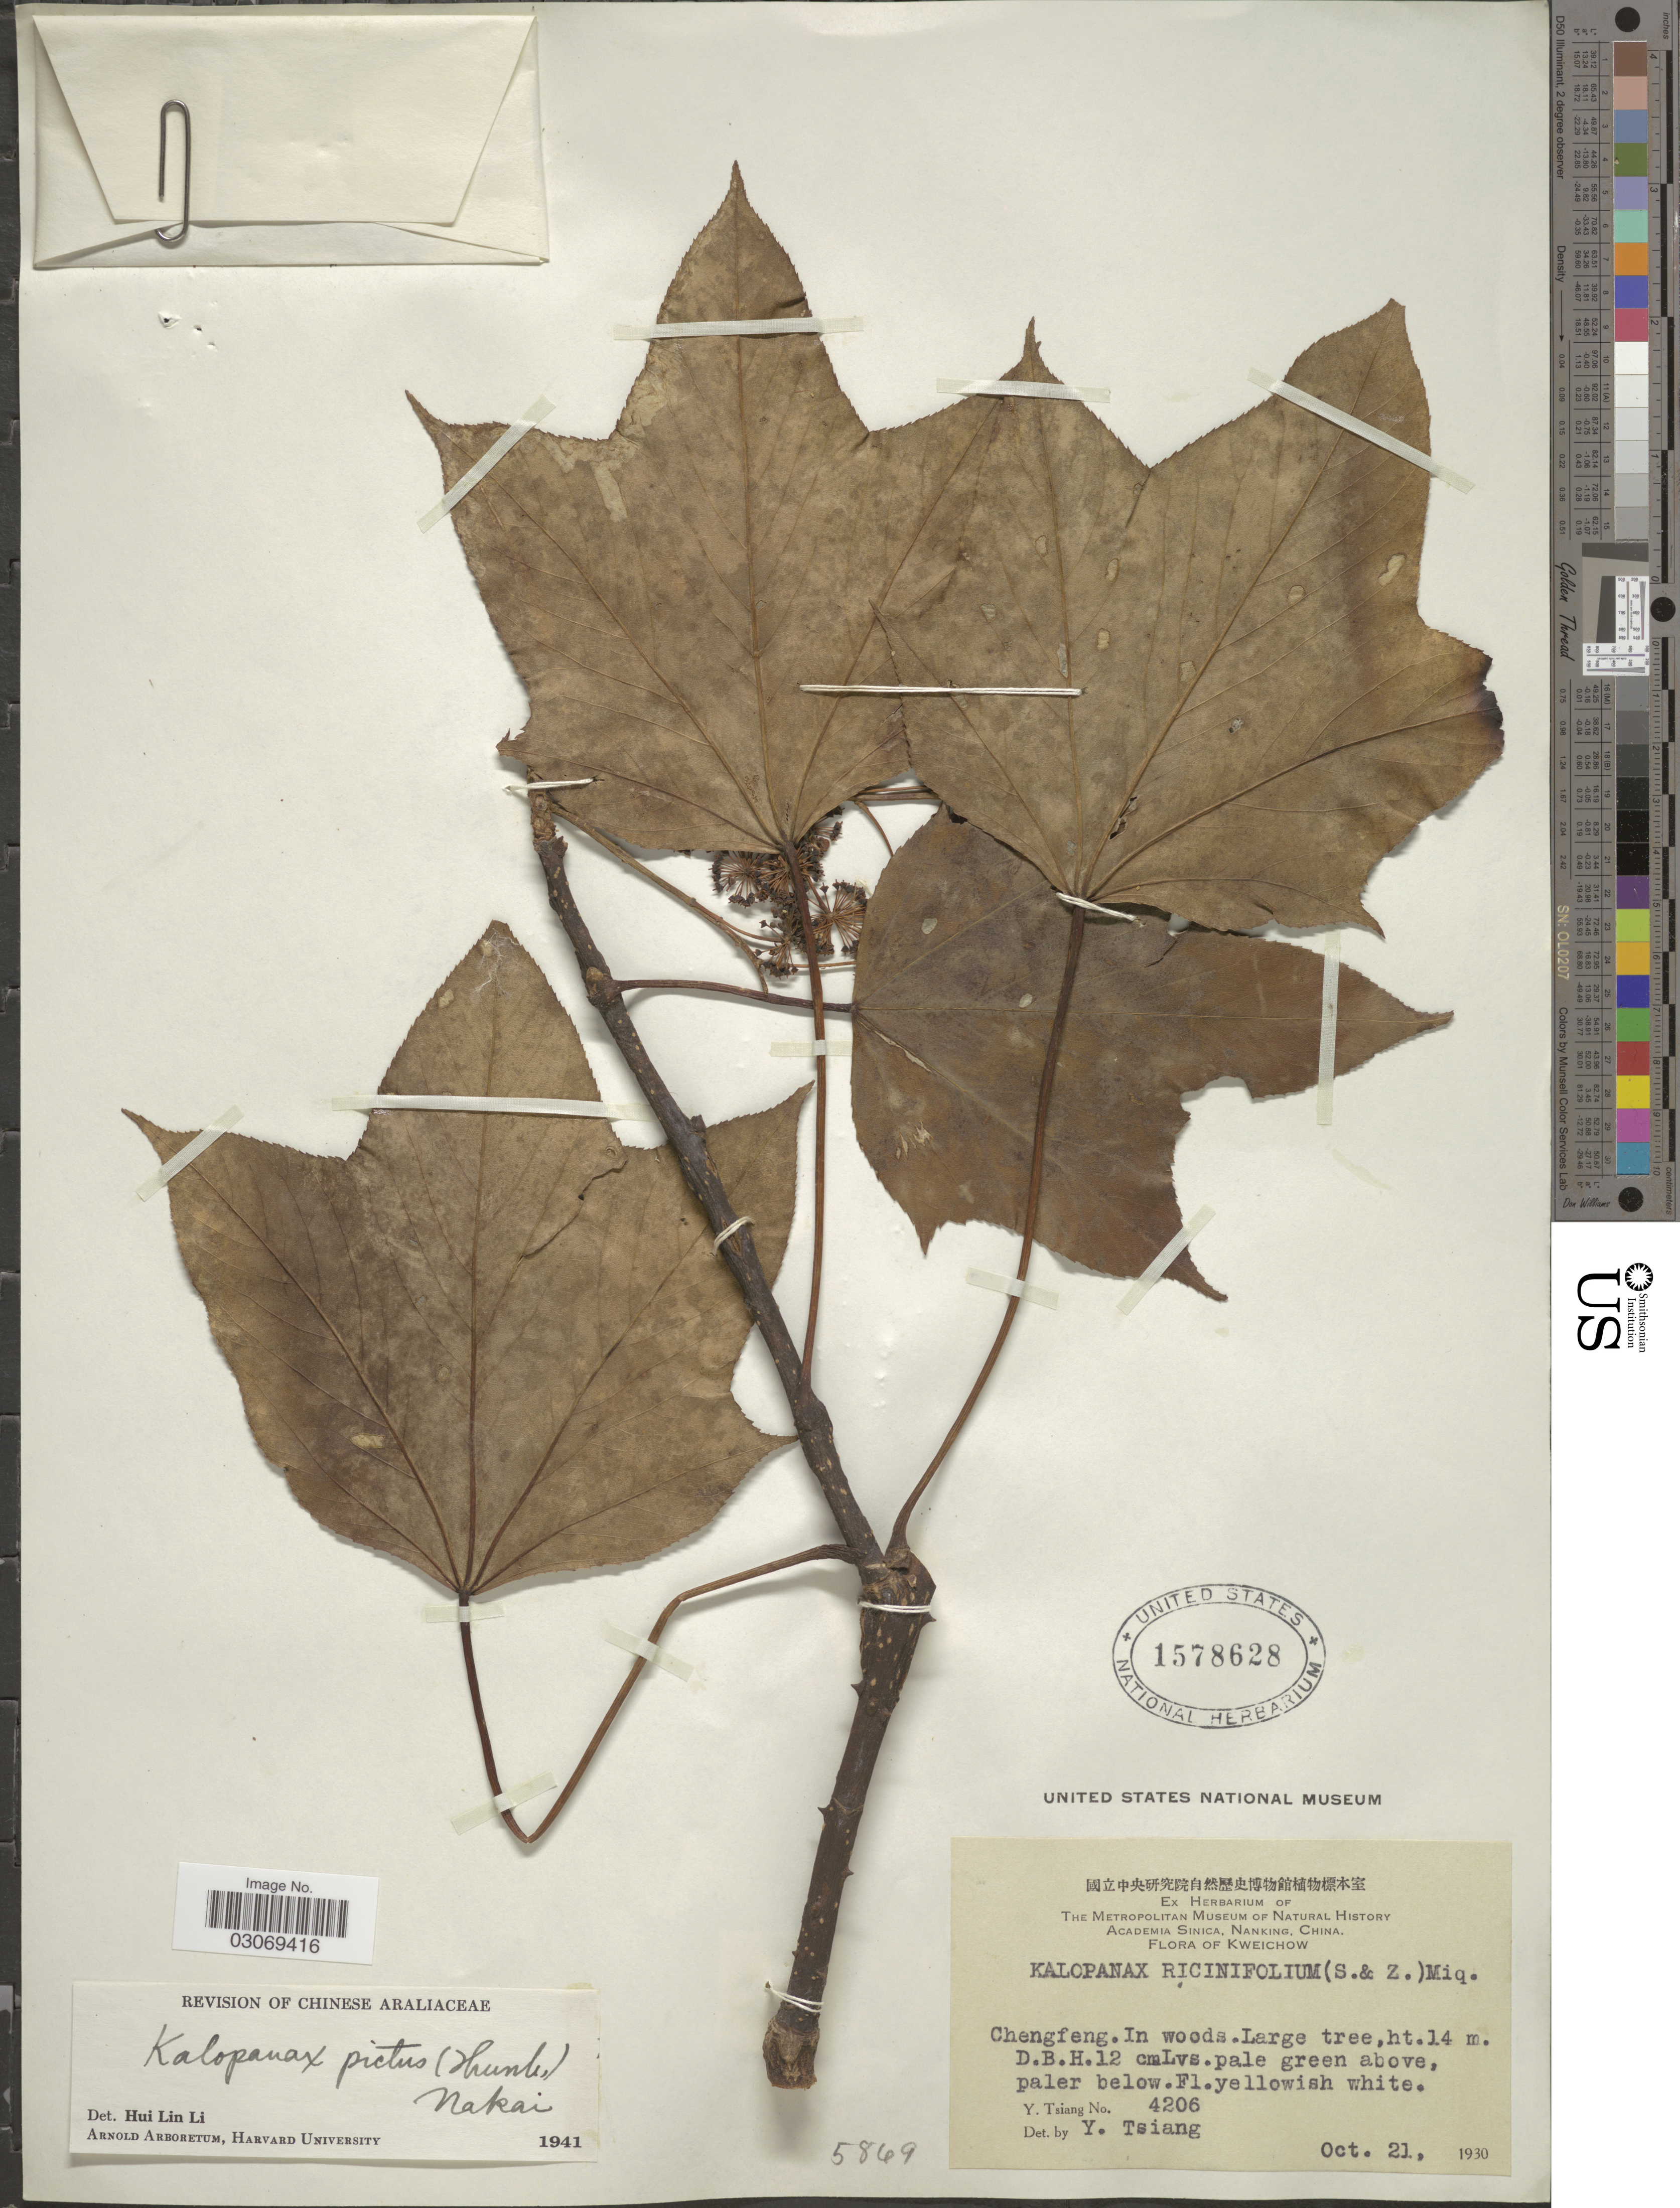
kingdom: Plantae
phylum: Tracheophyta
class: Magnoliopsida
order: Apiales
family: Araliaceae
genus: Kalopanax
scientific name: Kalopanax pictus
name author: (Thunb.) Nakai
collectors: Y. Tsiang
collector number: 4206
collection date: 1930-10-21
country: China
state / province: Guizhou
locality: Kweichow. Chengfeng.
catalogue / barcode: US 1578628